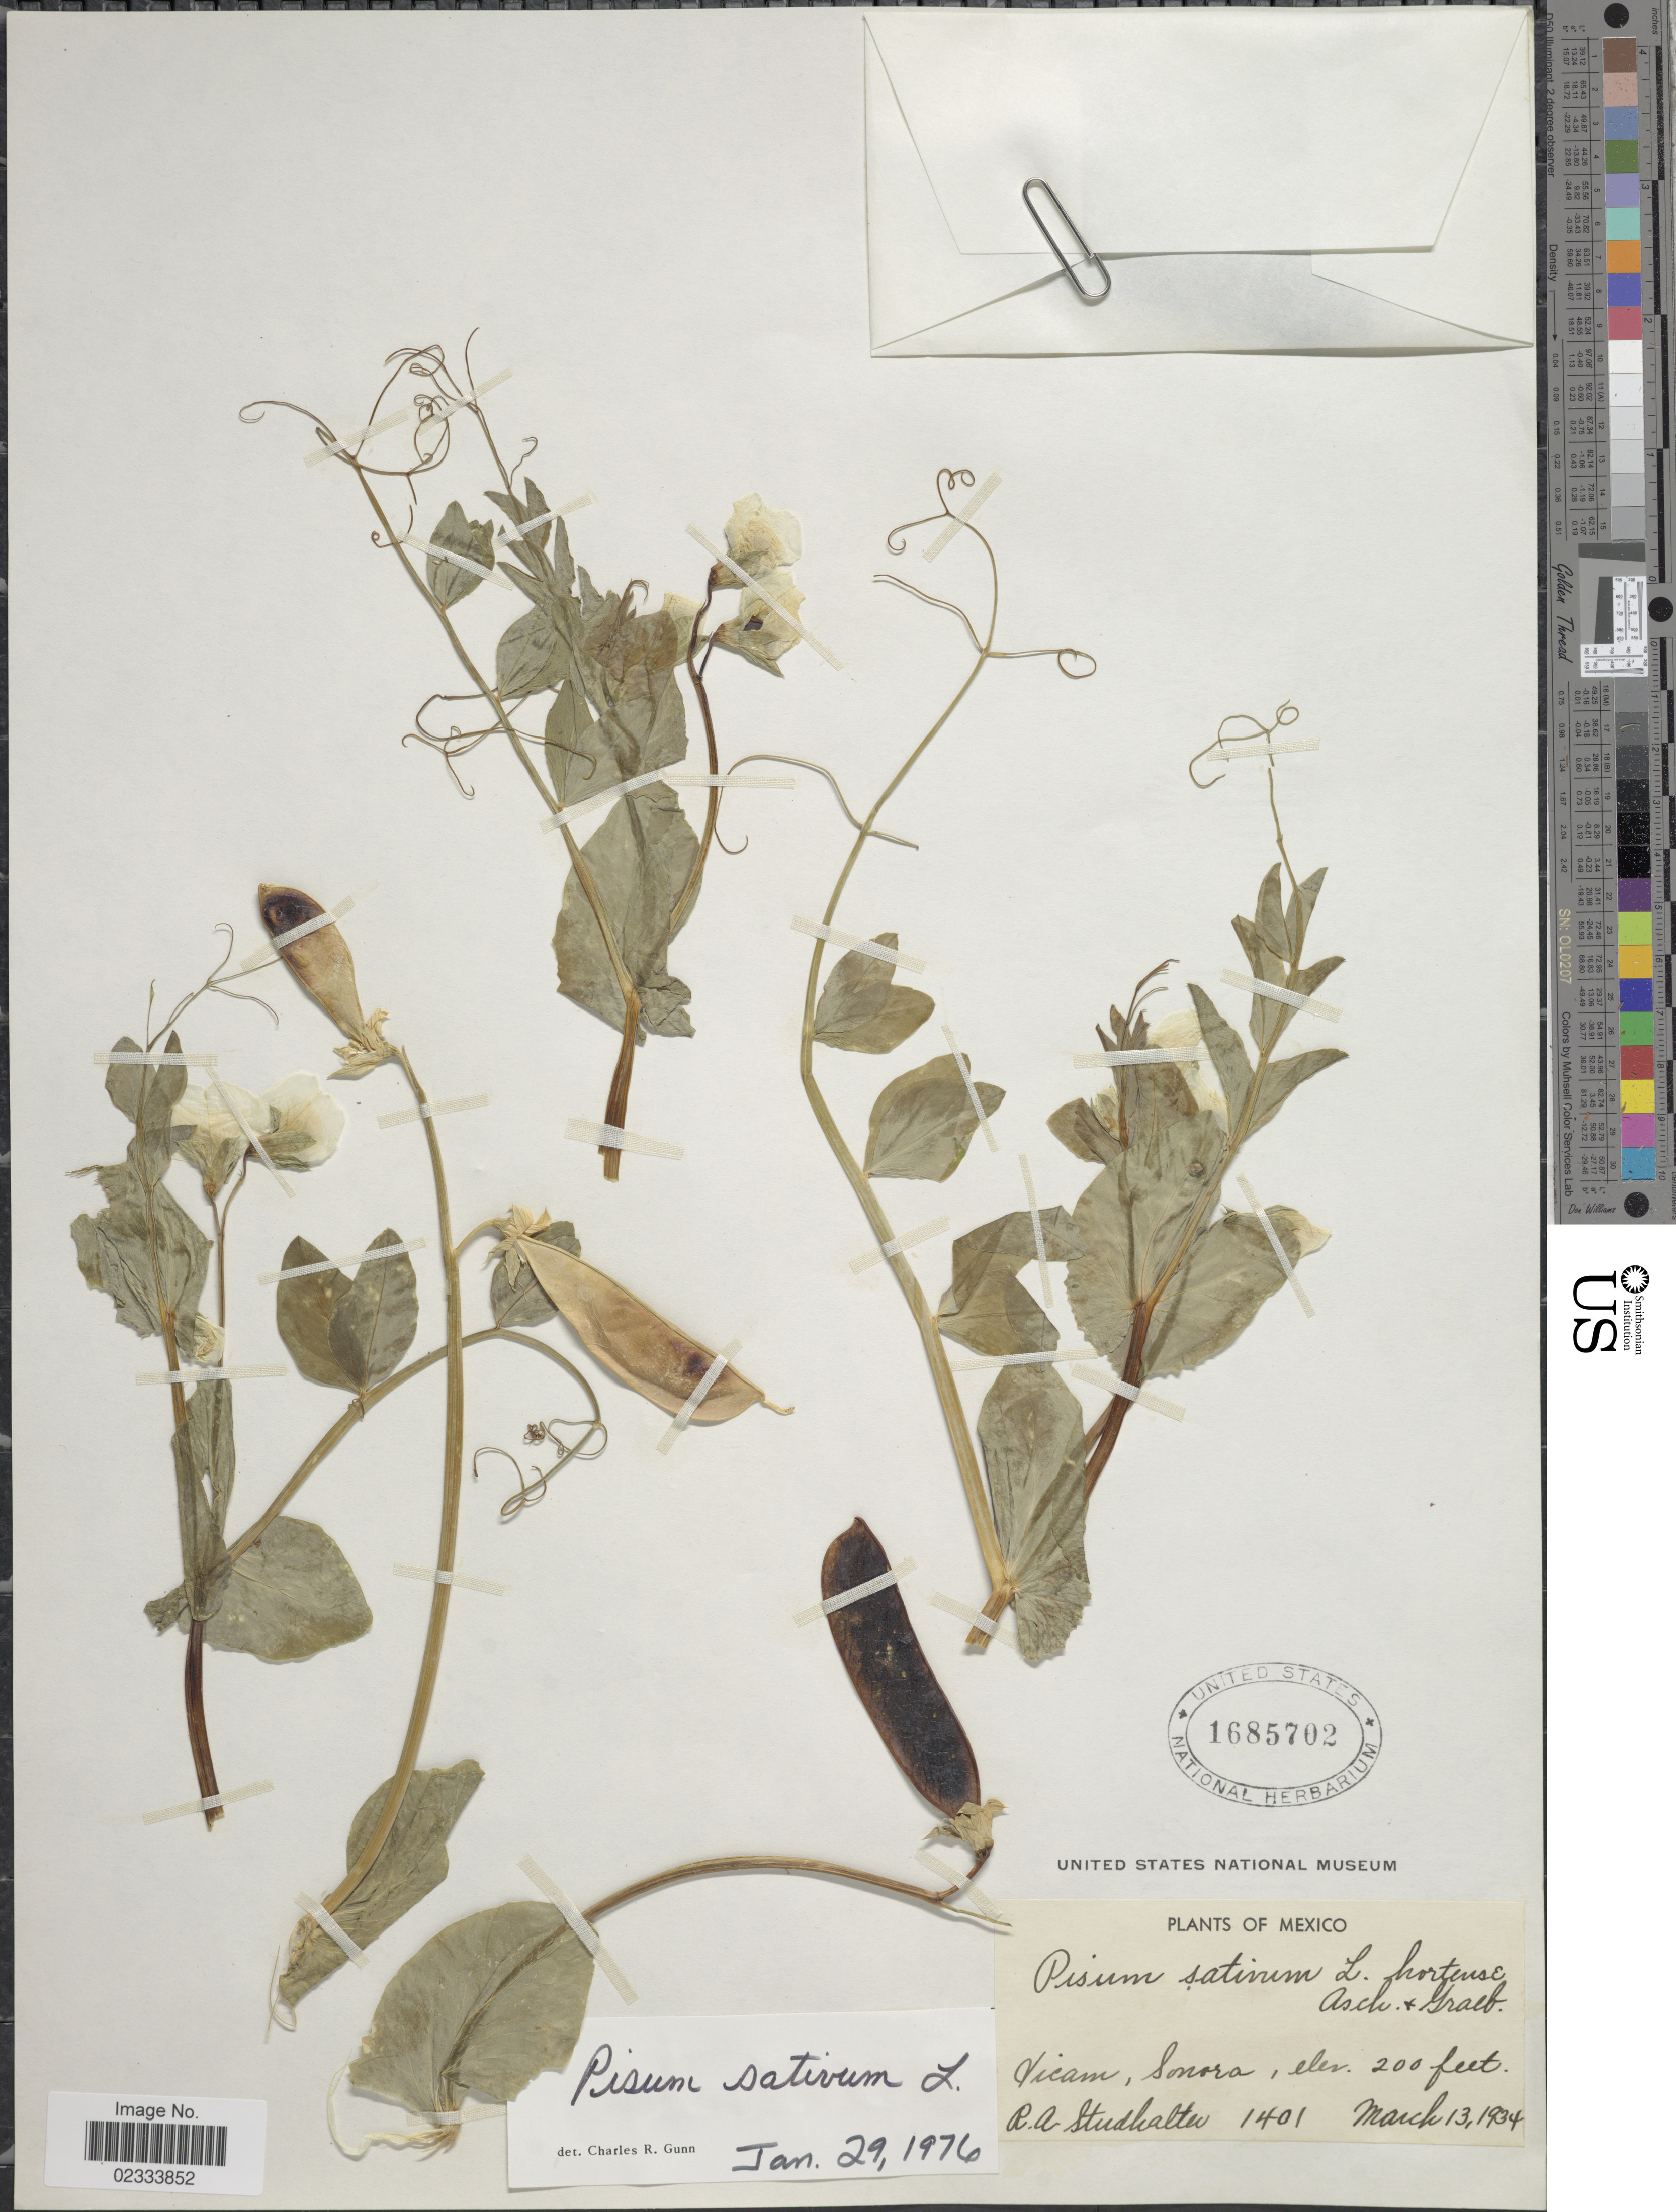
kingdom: Plantae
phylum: Tracheophyta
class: Magnoliopsida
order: Fabales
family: Fabaceae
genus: Pisum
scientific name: Pisum sativum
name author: L.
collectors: R. Studhalter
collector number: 1401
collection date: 1934-03-13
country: Mexico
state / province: Sonora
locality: Vicam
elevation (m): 61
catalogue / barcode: US 1685702